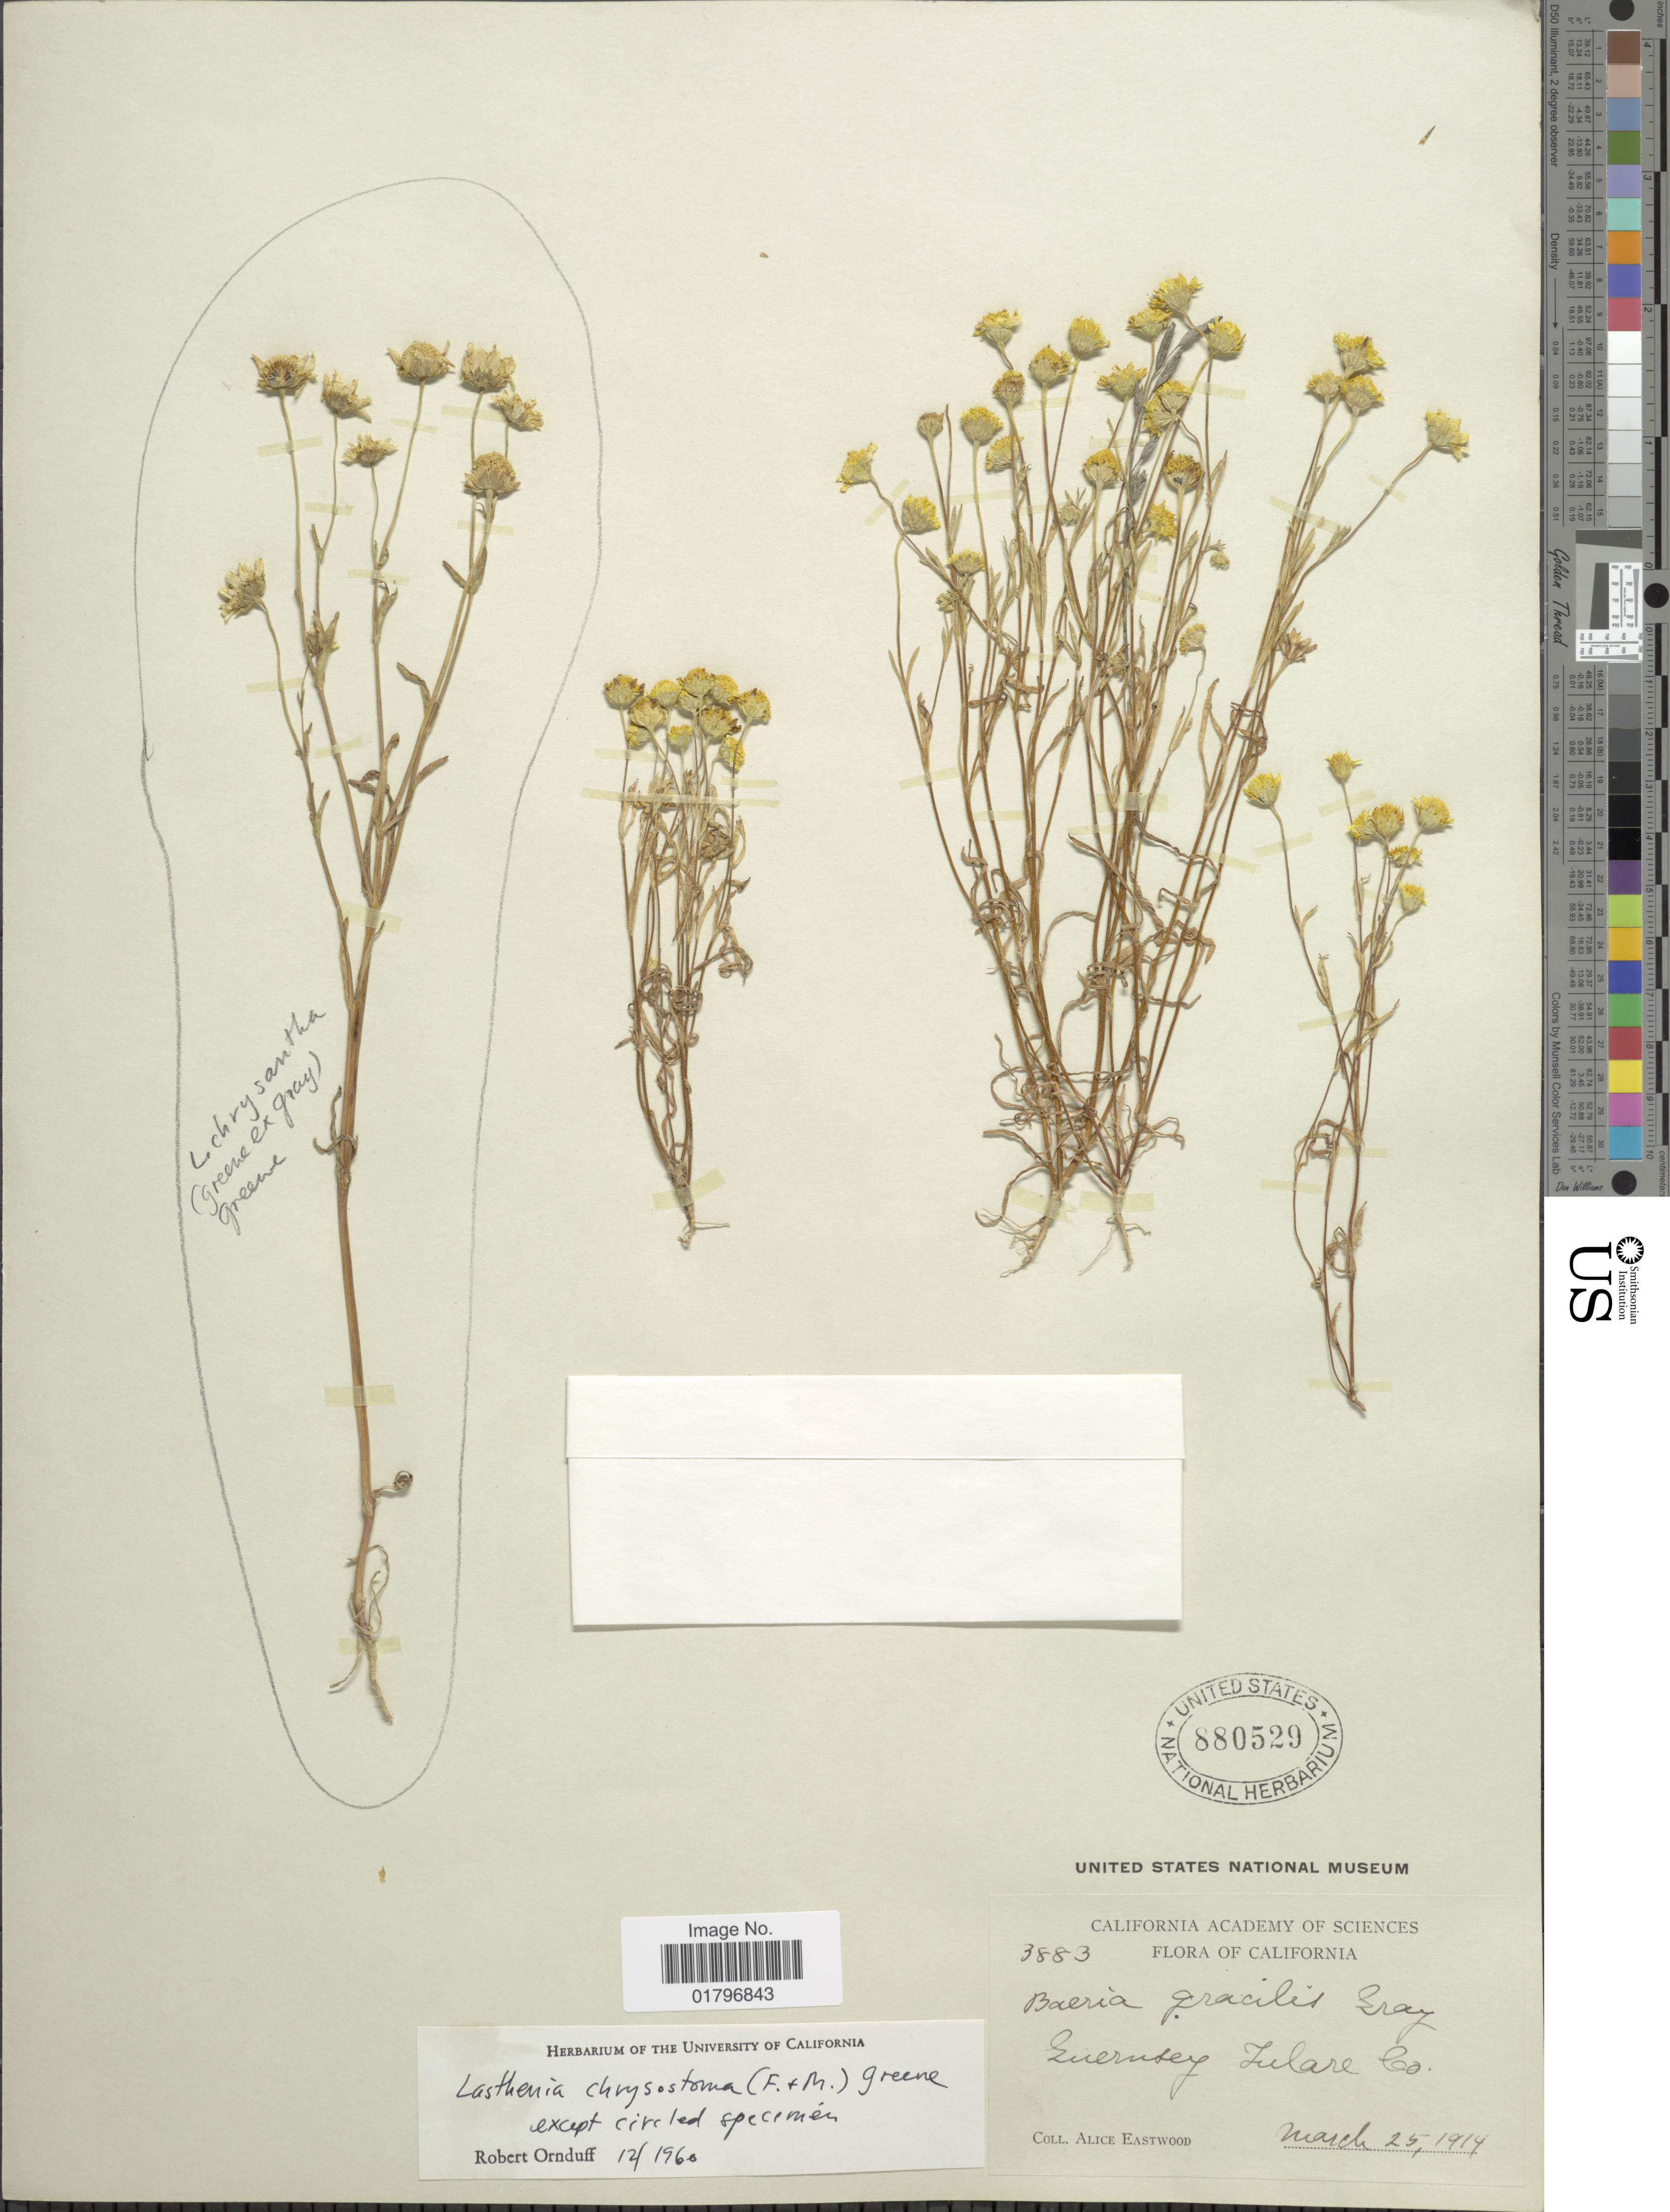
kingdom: Plantae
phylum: Tracheophyta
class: Magnoliopsida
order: Asterales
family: Asteraceae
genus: Lasthenia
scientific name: Lasthenia chrysostoma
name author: (Fisch. & C.A. Mey.) Greene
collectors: A. Eastwood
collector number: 3883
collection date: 1914-03-25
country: United States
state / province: California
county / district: Tulare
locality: Guernsey, Tulare Co.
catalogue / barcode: US 880529